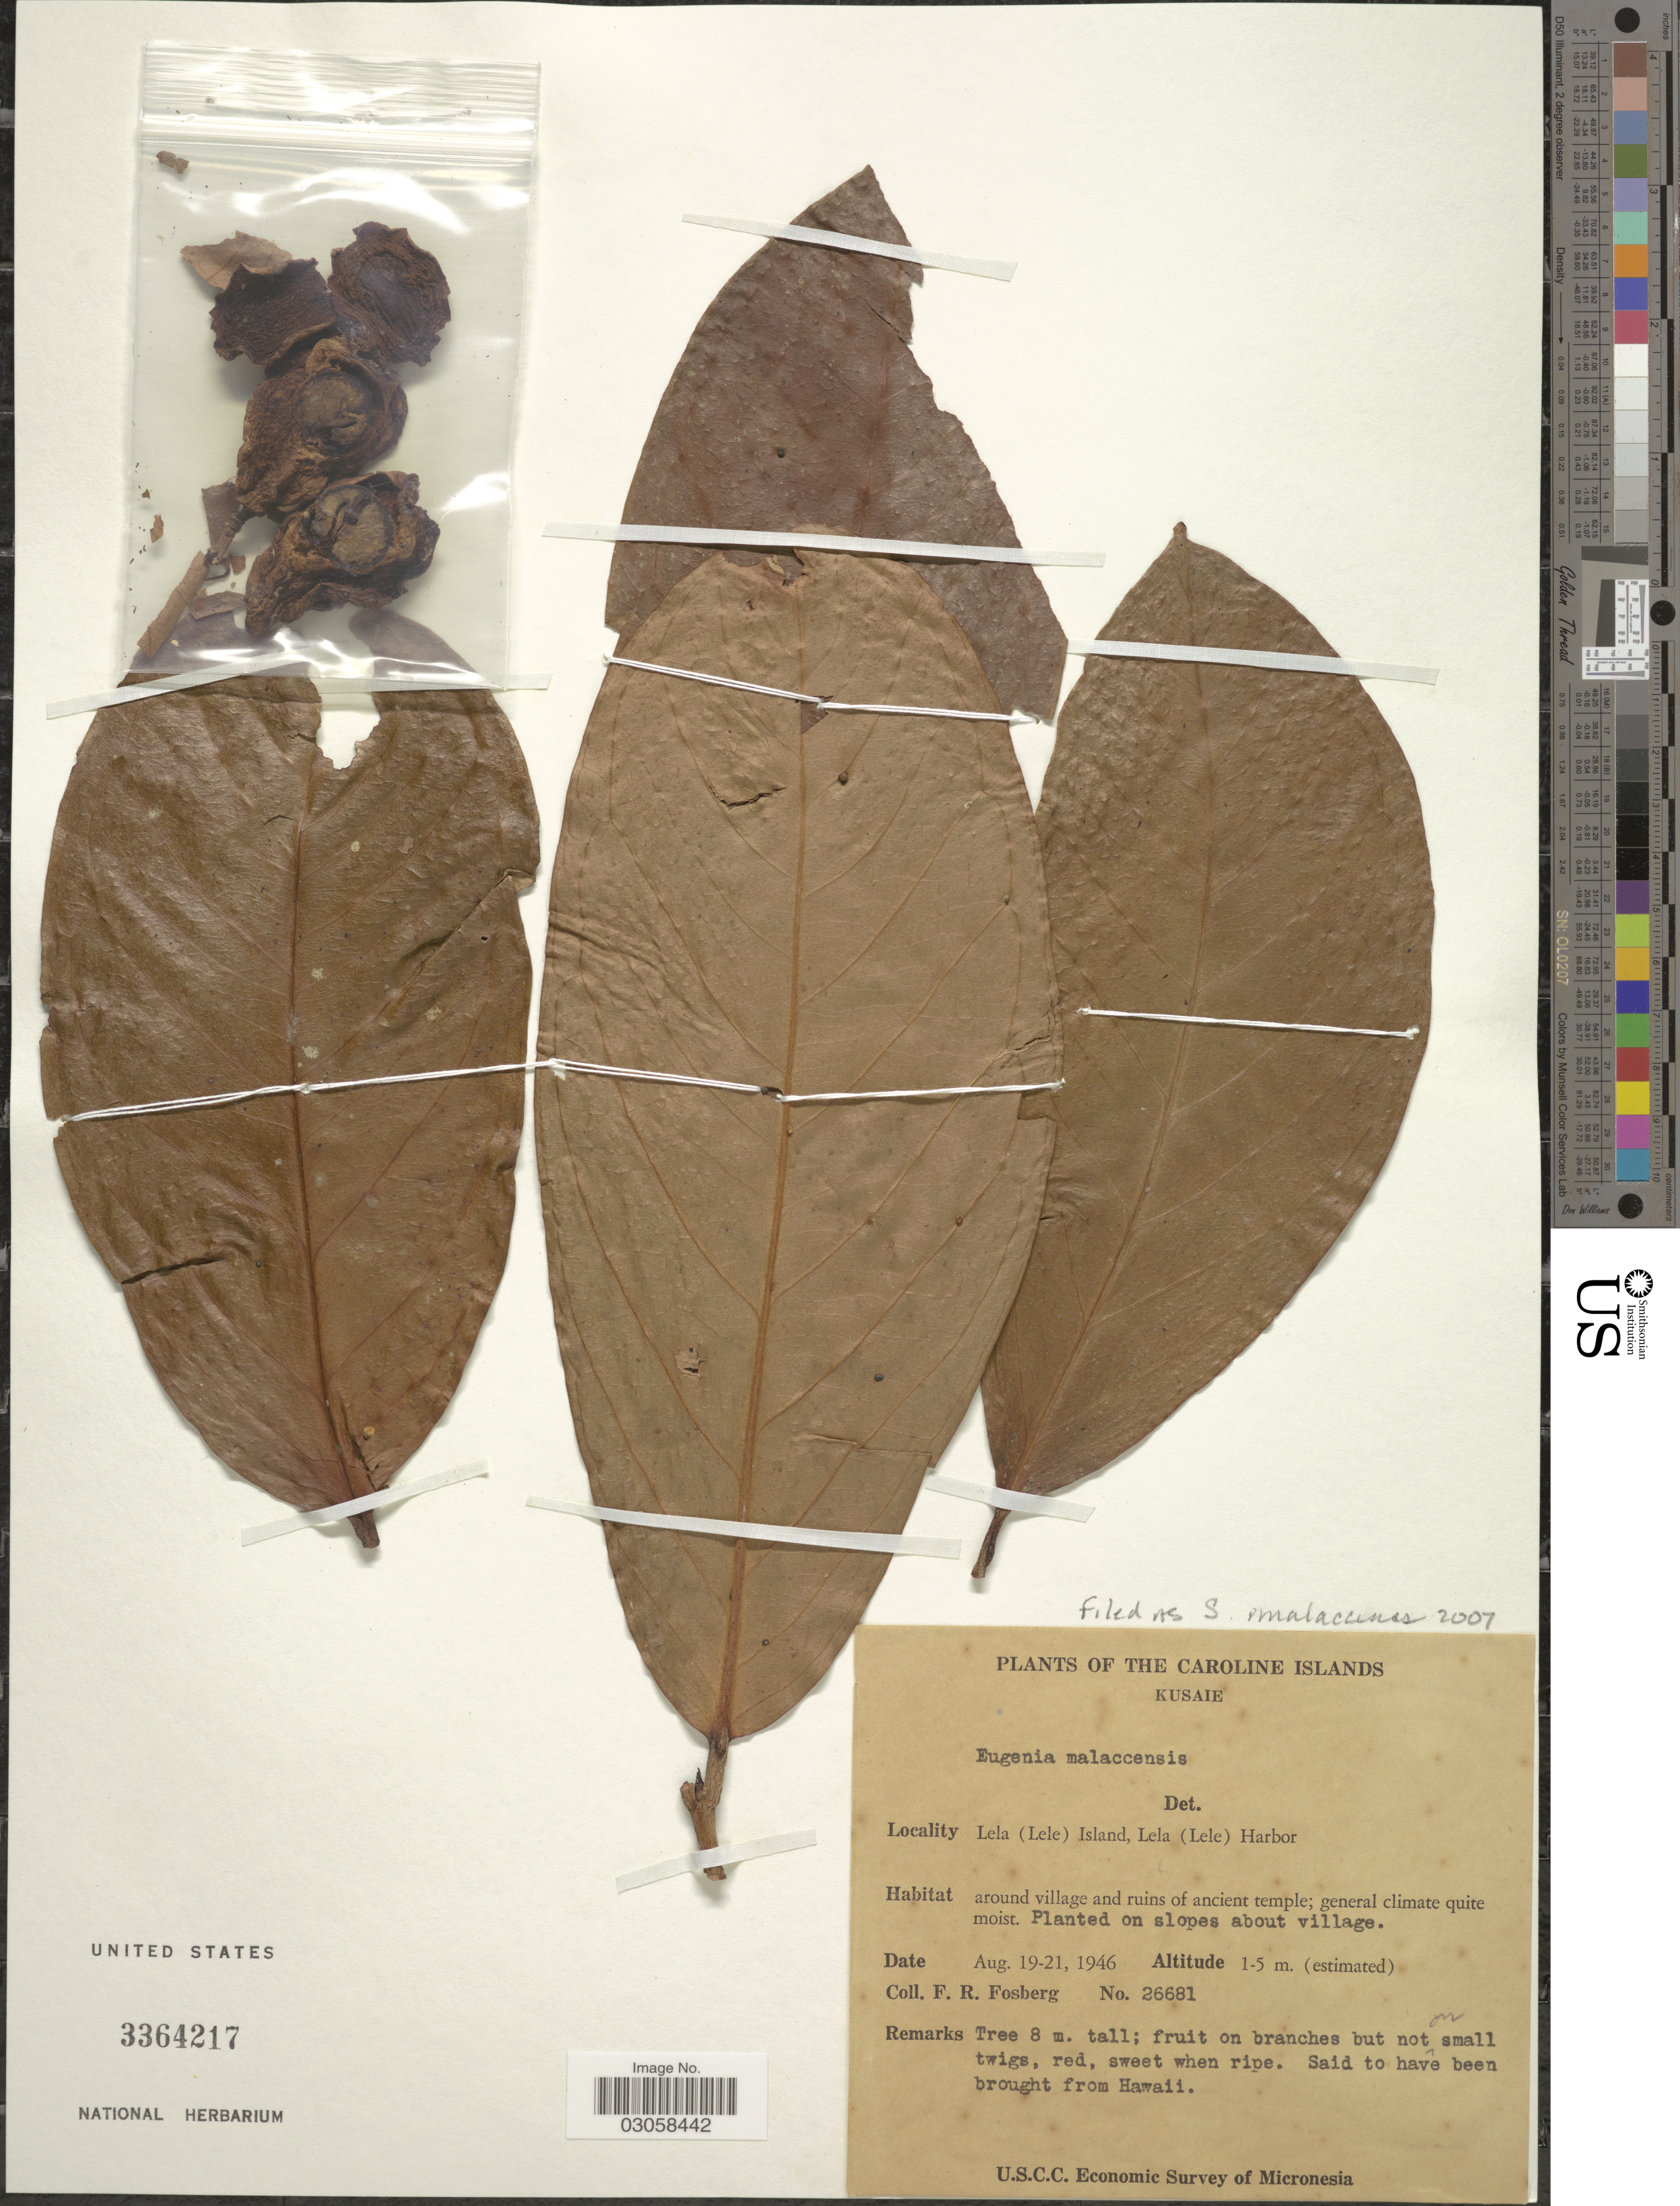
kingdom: Plantae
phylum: Tracheophyta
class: Magnoliopsida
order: Myrtales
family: Myrtaceae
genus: Syzygium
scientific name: Syzygium malaccense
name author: (L.) Merr. & L.M. Perry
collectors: F. R. Fosberg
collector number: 26681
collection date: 1946-08-19/1946-08-21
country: Micronesia, Federated States of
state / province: Kosrae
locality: The Caroline Islands. Kusaie. Lela (Lele) Island, Lela (Lele) Harbor, around village and ruins of ancient temple; general climate quite moist. Planted on slopes about village.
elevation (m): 1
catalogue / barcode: US 3364217